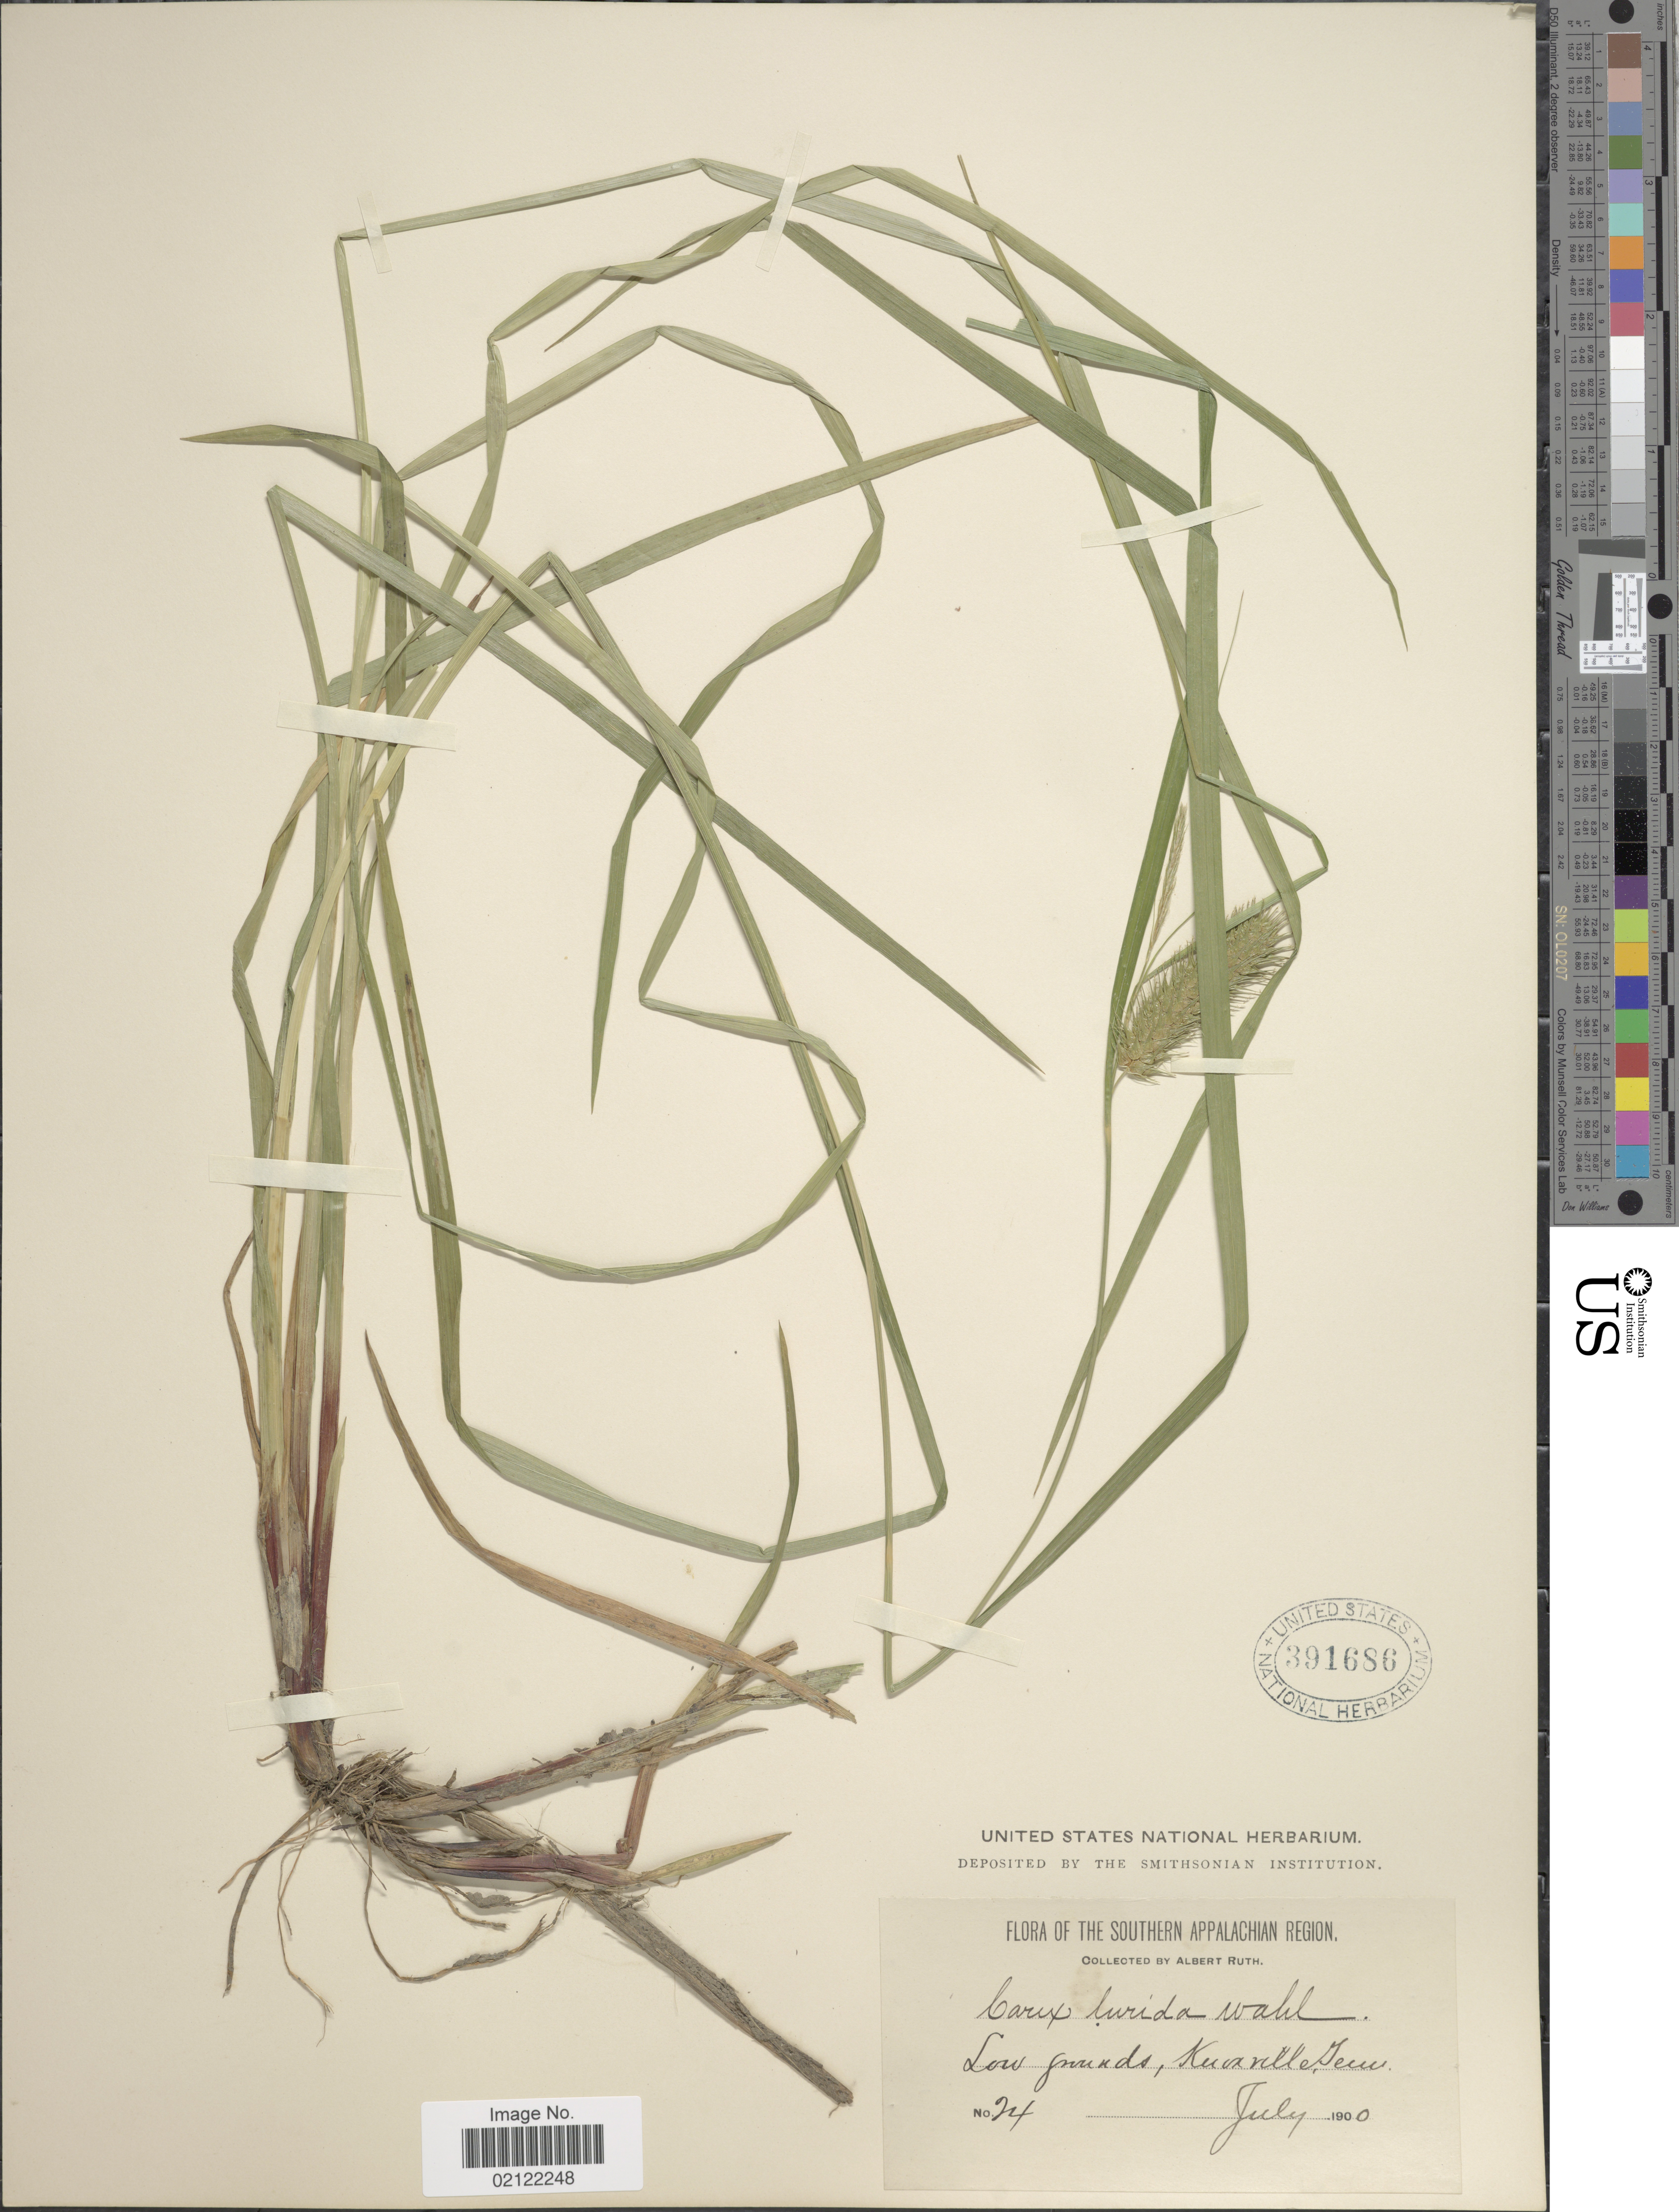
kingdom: Plantae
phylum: Tracheophyta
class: Liliopsida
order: Poales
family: Cyperaceae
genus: Carex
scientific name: Carex lurida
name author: Wahlenb.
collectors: A. Ruth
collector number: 24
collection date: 1900-07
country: United States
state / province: Tennessee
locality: Southern Appalachian Region. Low grounds, Knoxville, Tenn.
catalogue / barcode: US 391686